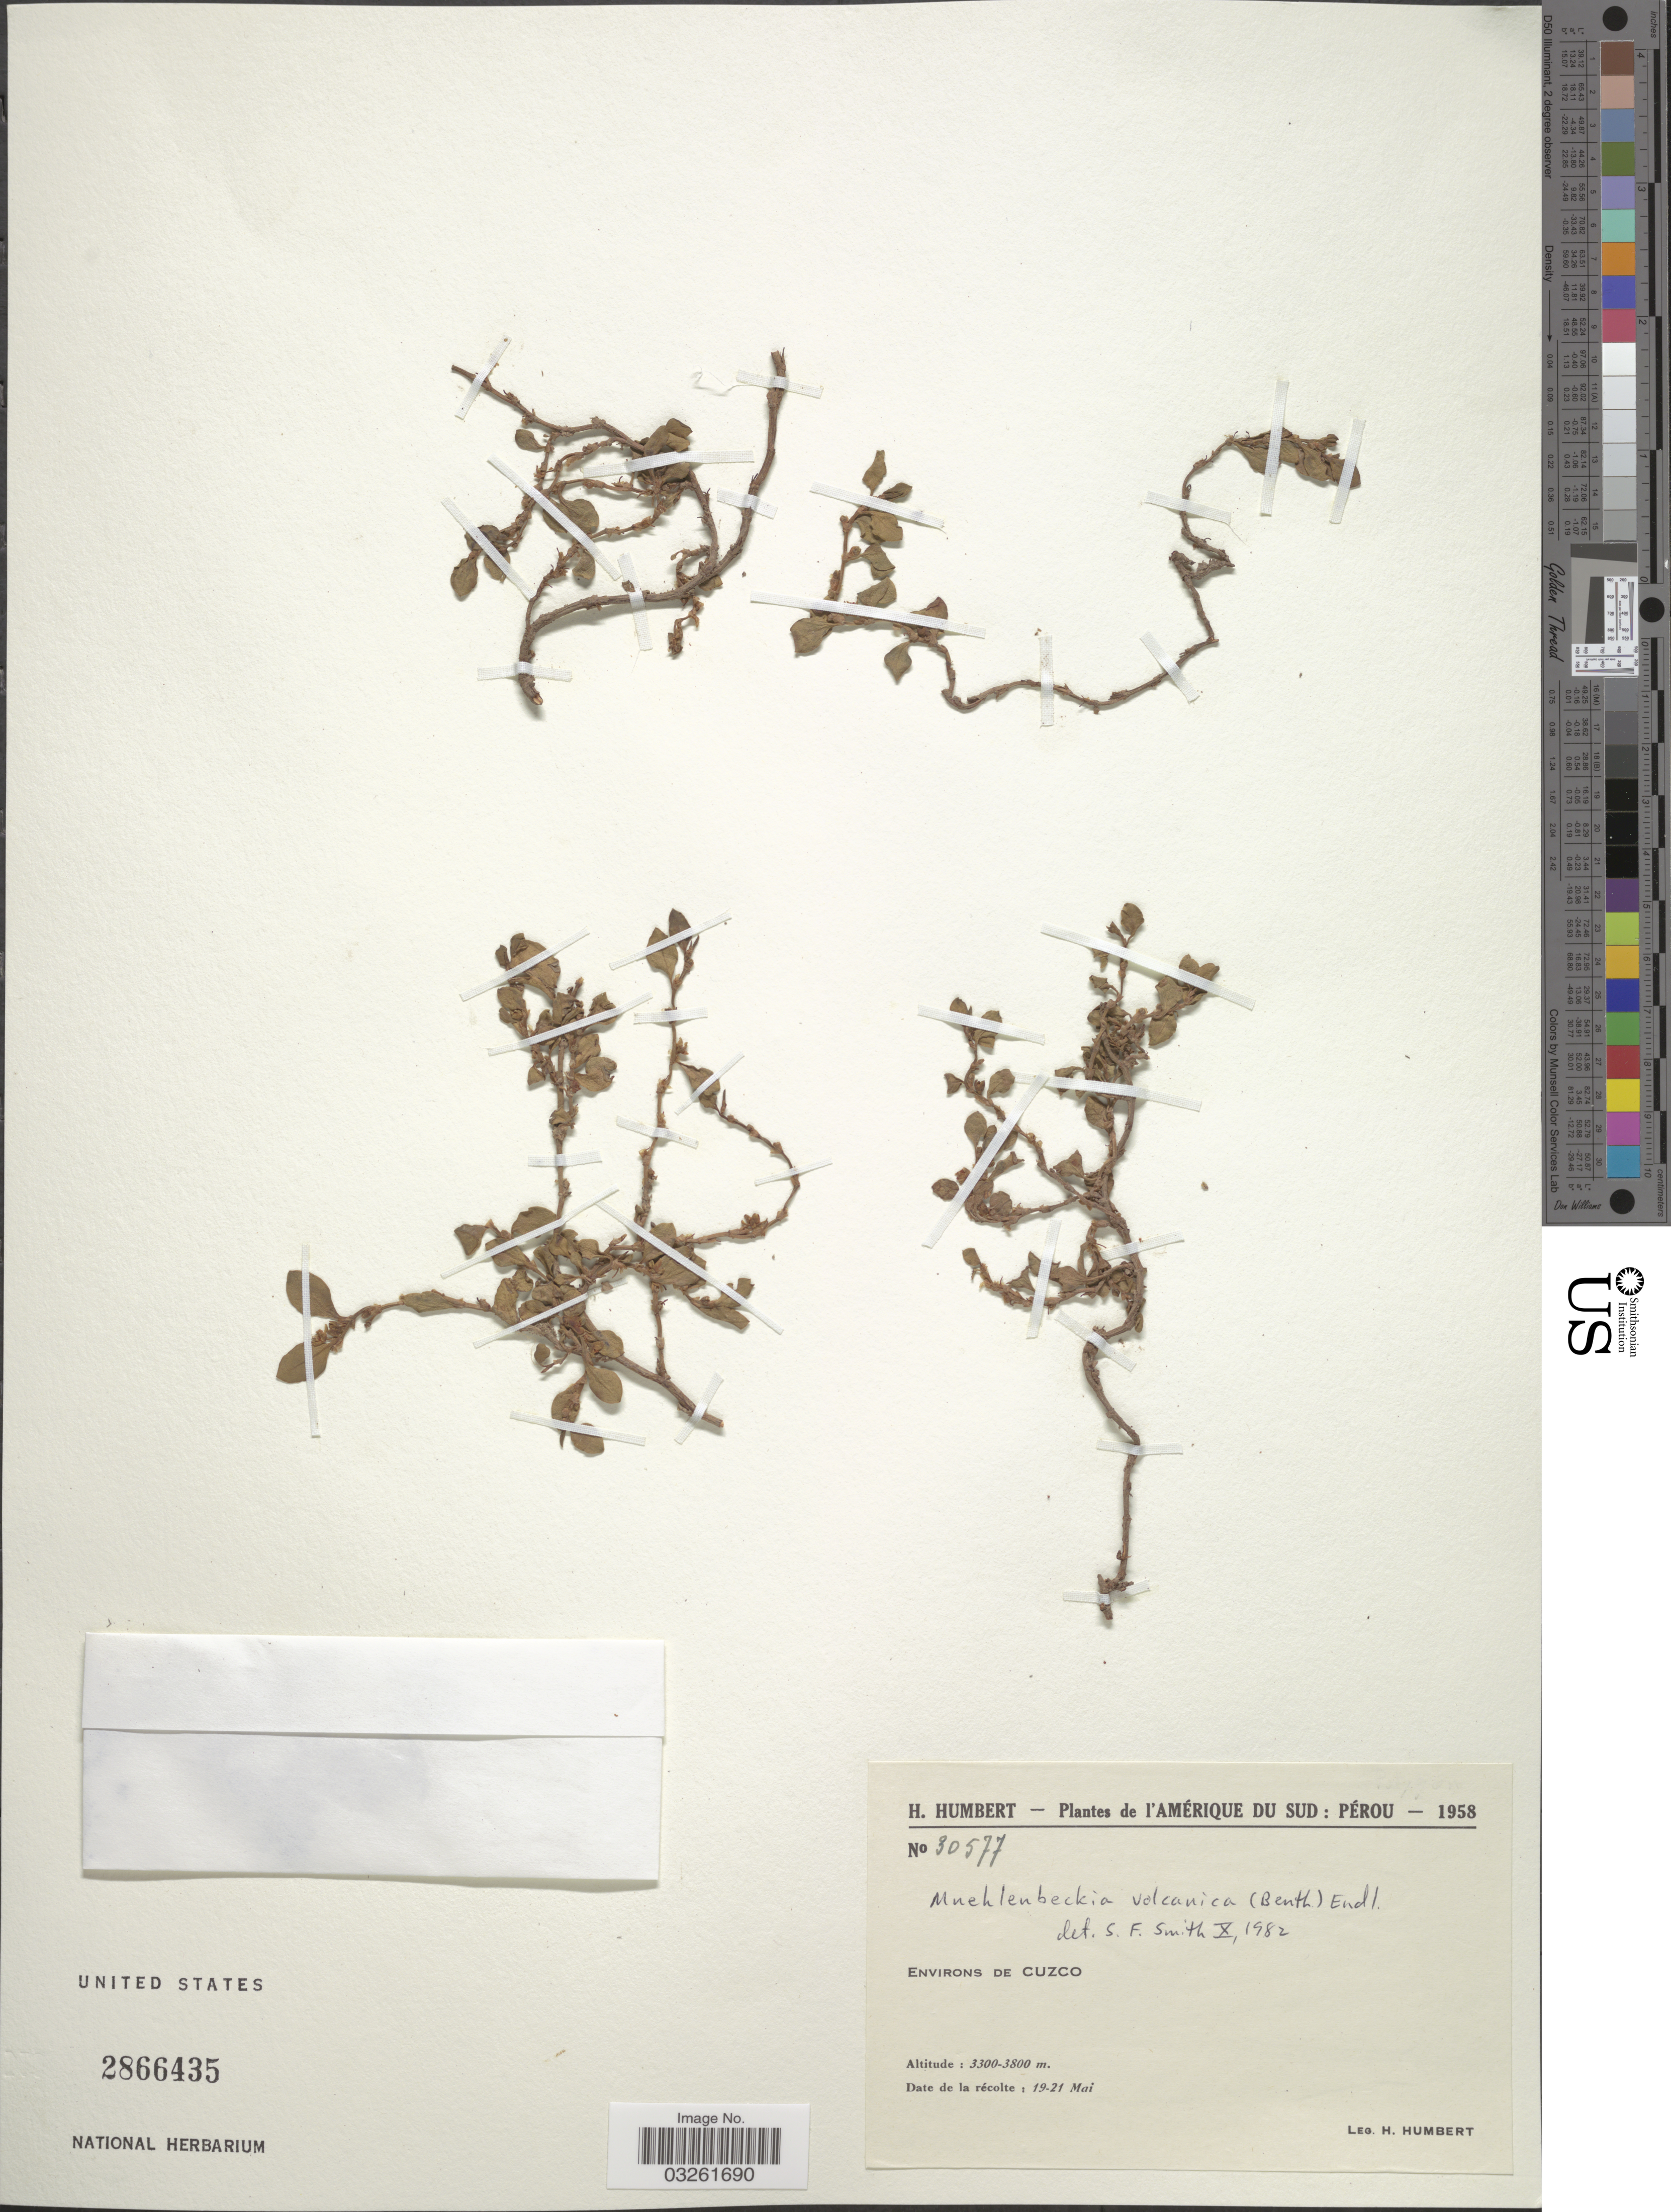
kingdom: Plantae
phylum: Tracheophyta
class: Magnoliopsida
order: Caryophyllales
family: Polygonaceae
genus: Muehlenbeckia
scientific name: Muehlenbeckia volcanica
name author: (Benth.) Endl.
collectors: H. Humbert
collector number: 30577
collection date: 1958-05-19/1958-05-21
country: Peru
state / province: Cusco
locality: Amérique du Sud. Environs de Cuzco.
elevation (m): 3300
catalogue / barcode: US 2866435